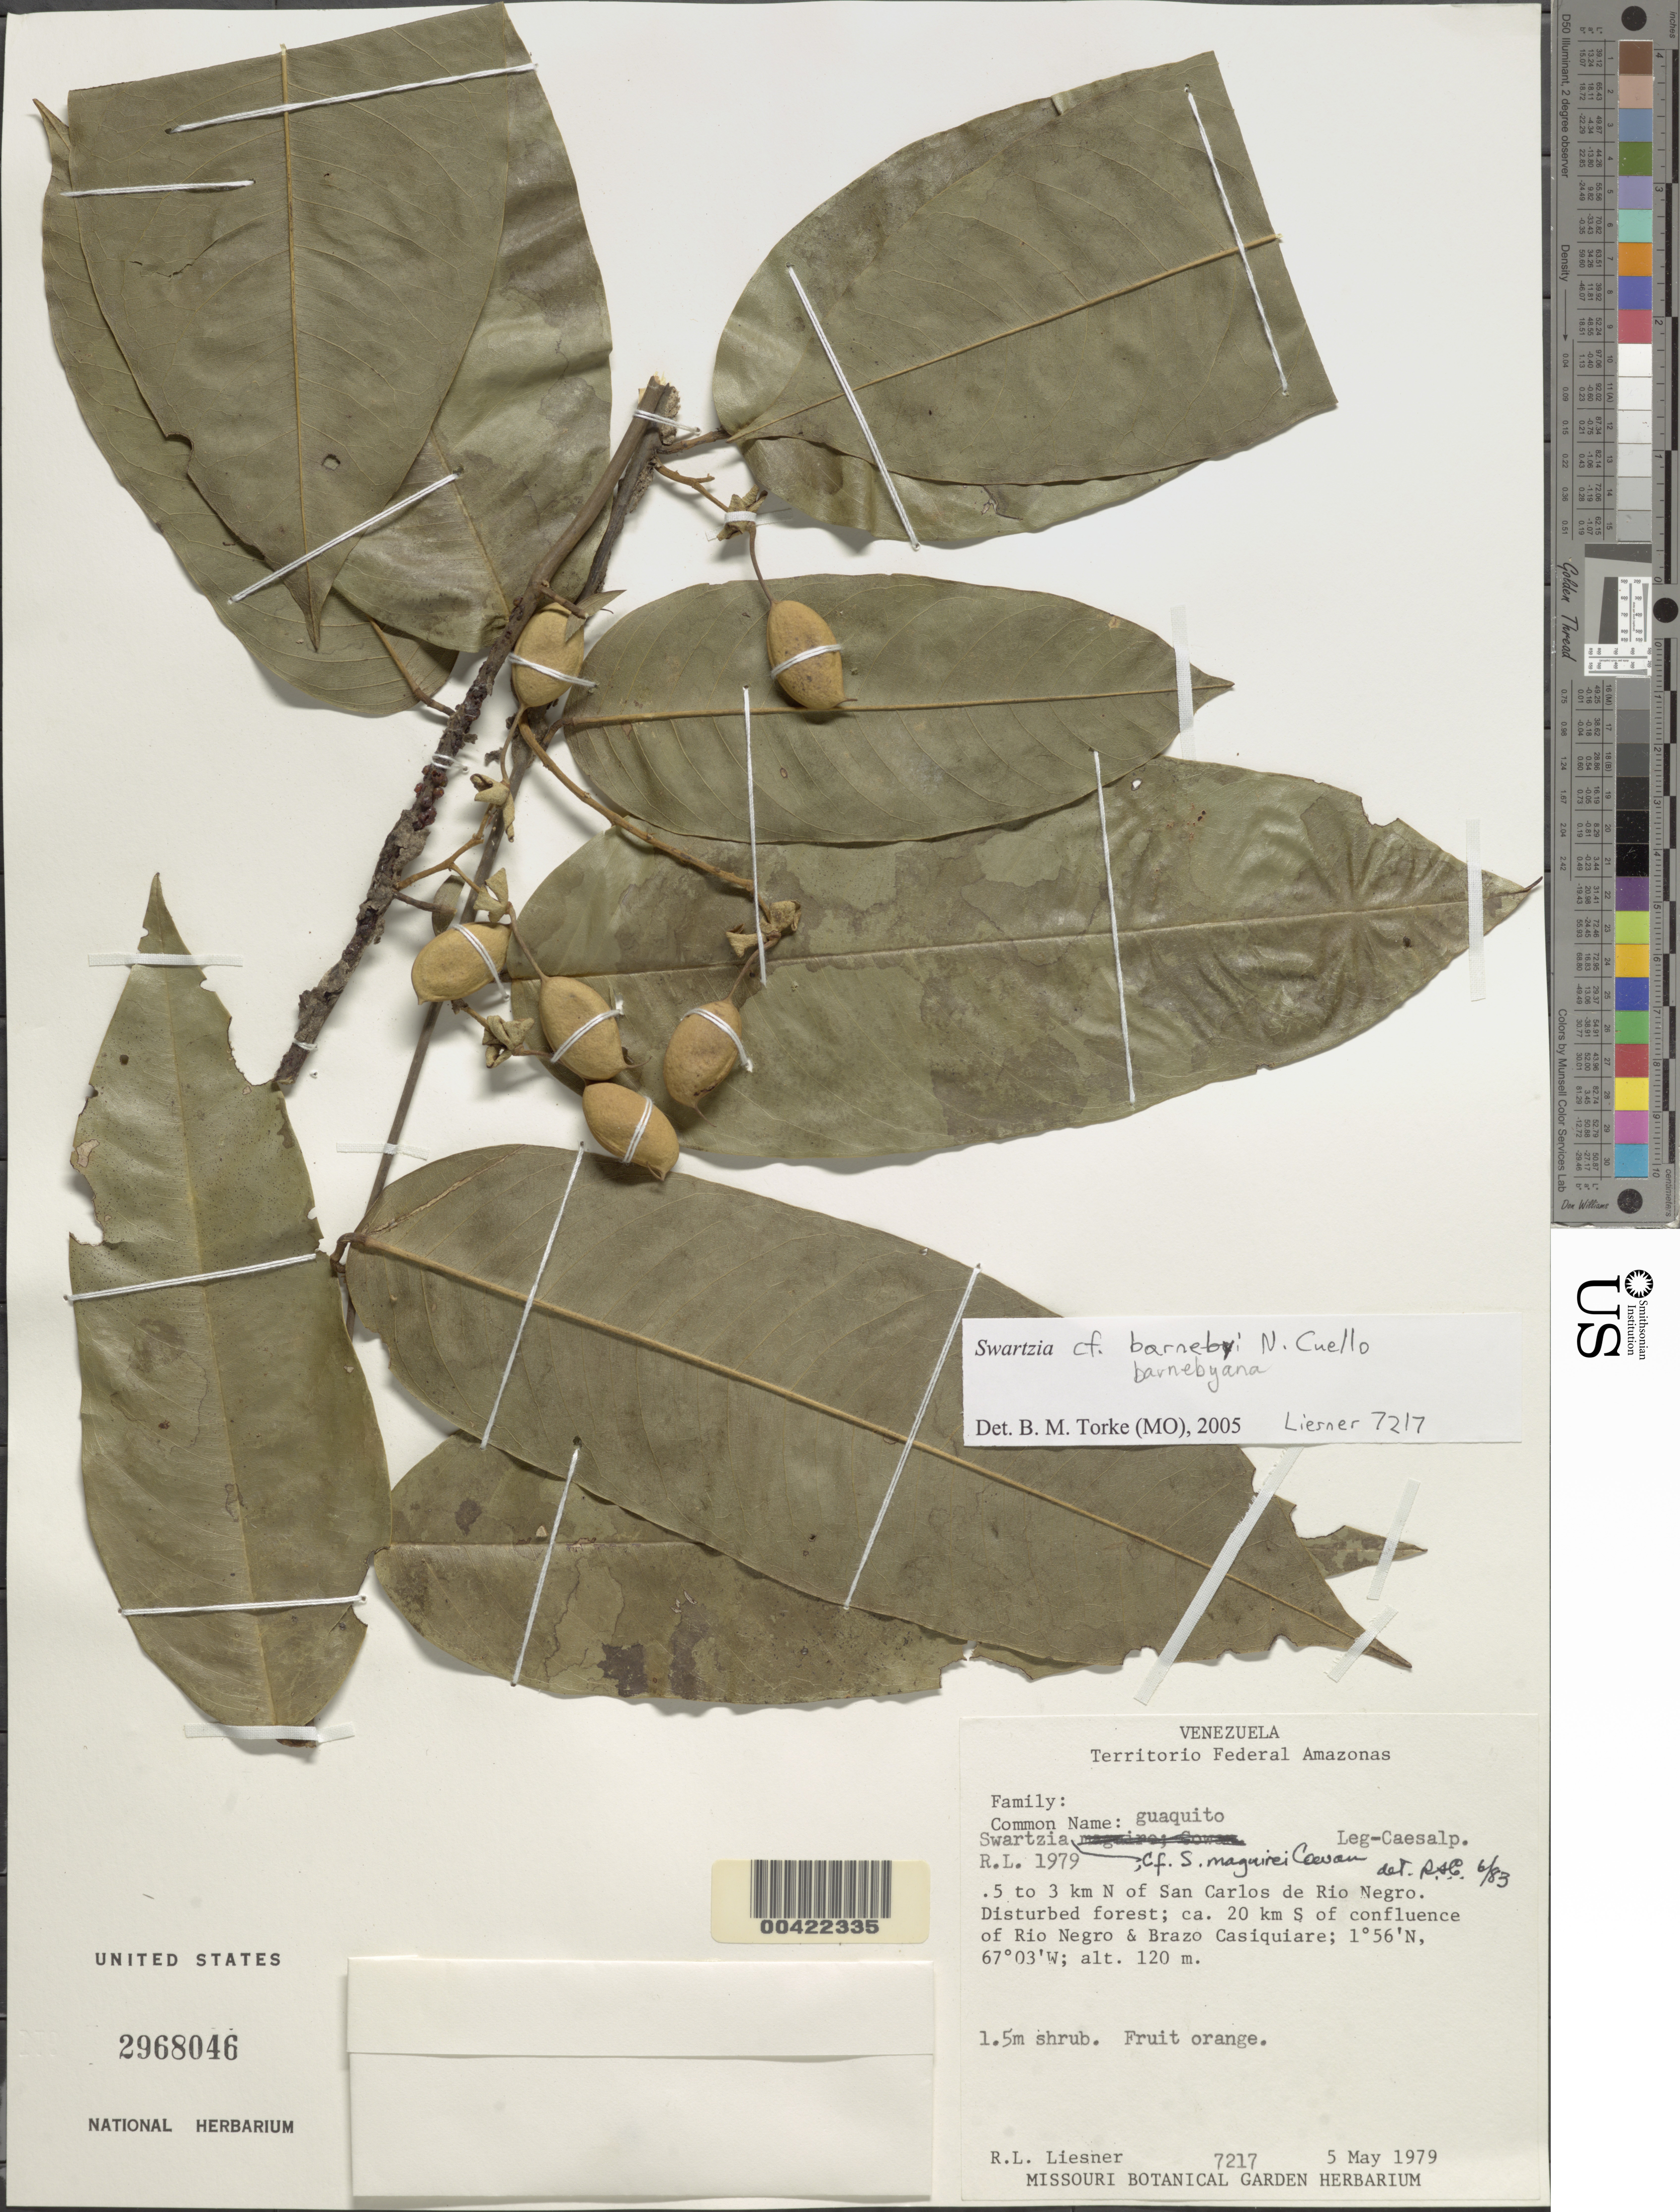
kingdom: Plantae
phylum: Tracheophyta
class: Magnoliopsida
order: Fabales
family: Fabaceae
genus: Swartzia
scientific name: Swartzia barnebyana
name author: Cuello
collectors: R. L. Liesner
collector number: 7217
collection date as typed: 05 May 1979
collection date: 1979-05-05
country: Venezuela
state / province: Amazonas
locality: San Carlos de Rio Negro, 0.5 to 3 km N of; ca 20 km S of confluence of Rio Negro and Brazo Casiquiare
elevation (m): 120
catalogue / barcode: US 2968046